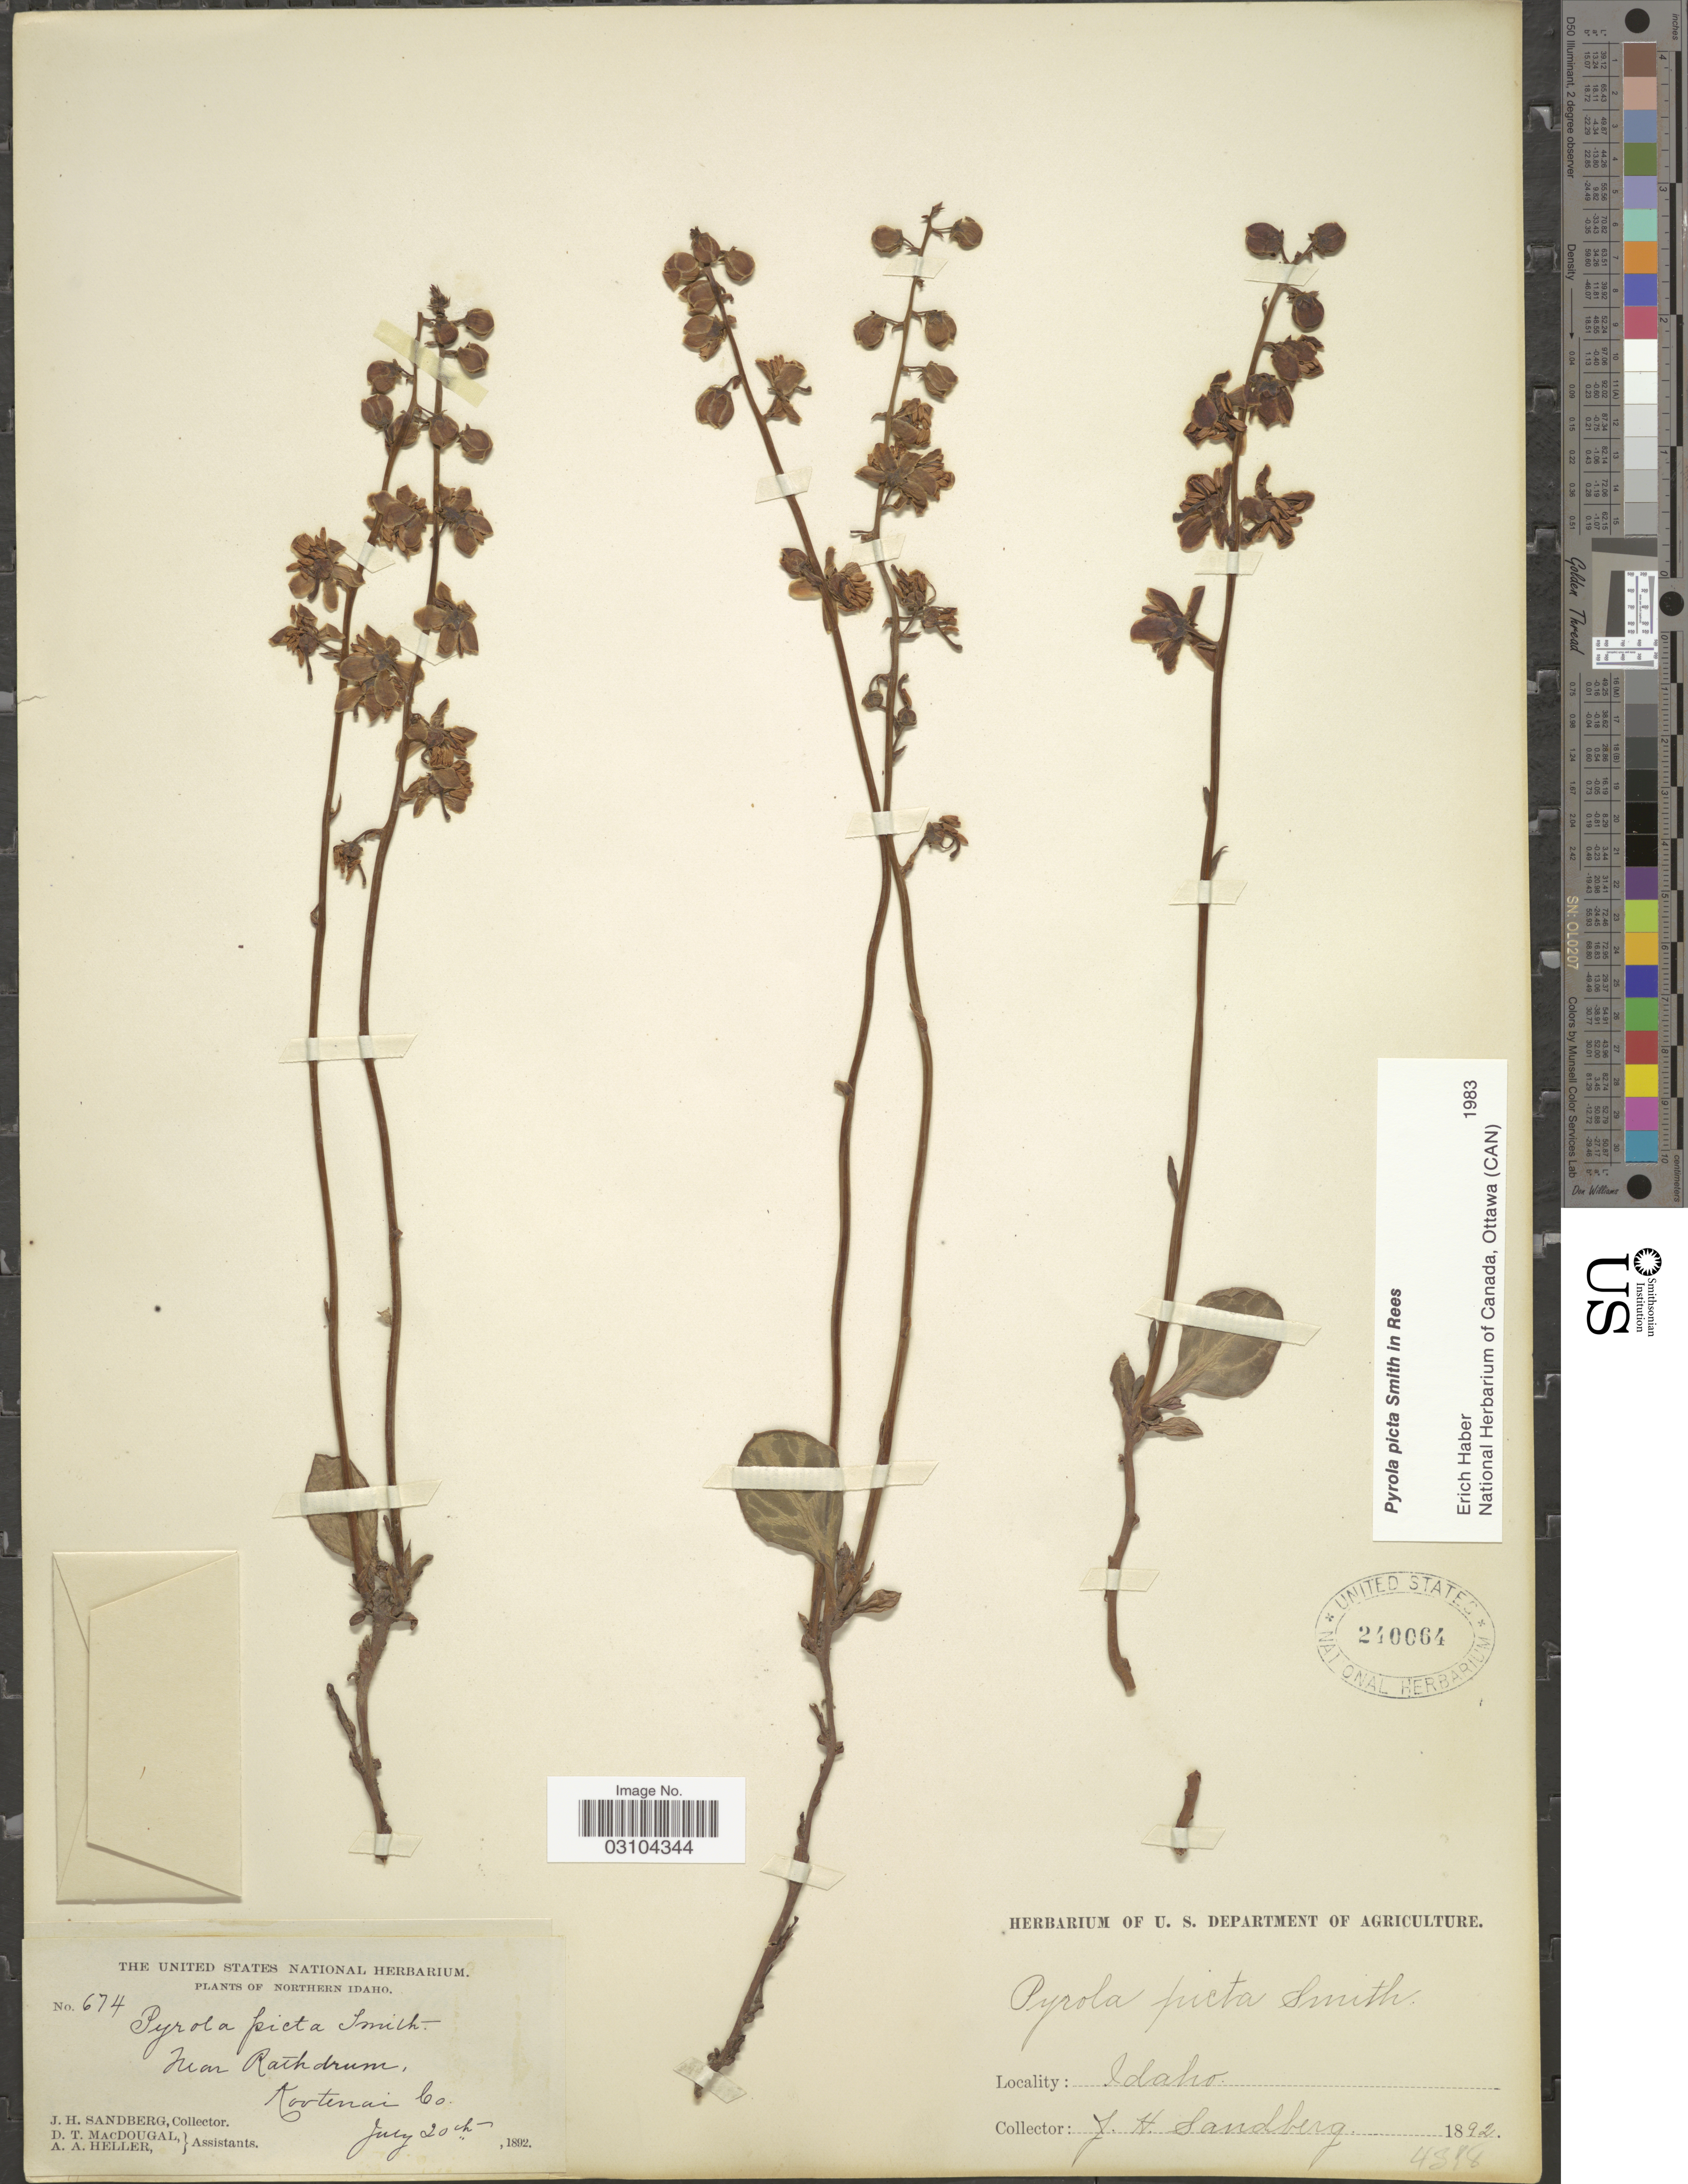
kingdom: Plantae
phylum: Tracheophyta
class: Magnoliopsida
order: Ericales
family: Ericaceae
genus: Pyrola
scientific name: Pyrola picta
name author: Sm. in Rees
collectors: J. H. Sandberg, D. T. MacDougal & A. A. Heller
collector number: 674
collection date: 1892-07-20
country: United States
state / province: Idaho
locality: Northern Idaho, Near Rathdrum, Kootenai Co.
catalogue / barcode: US 240064